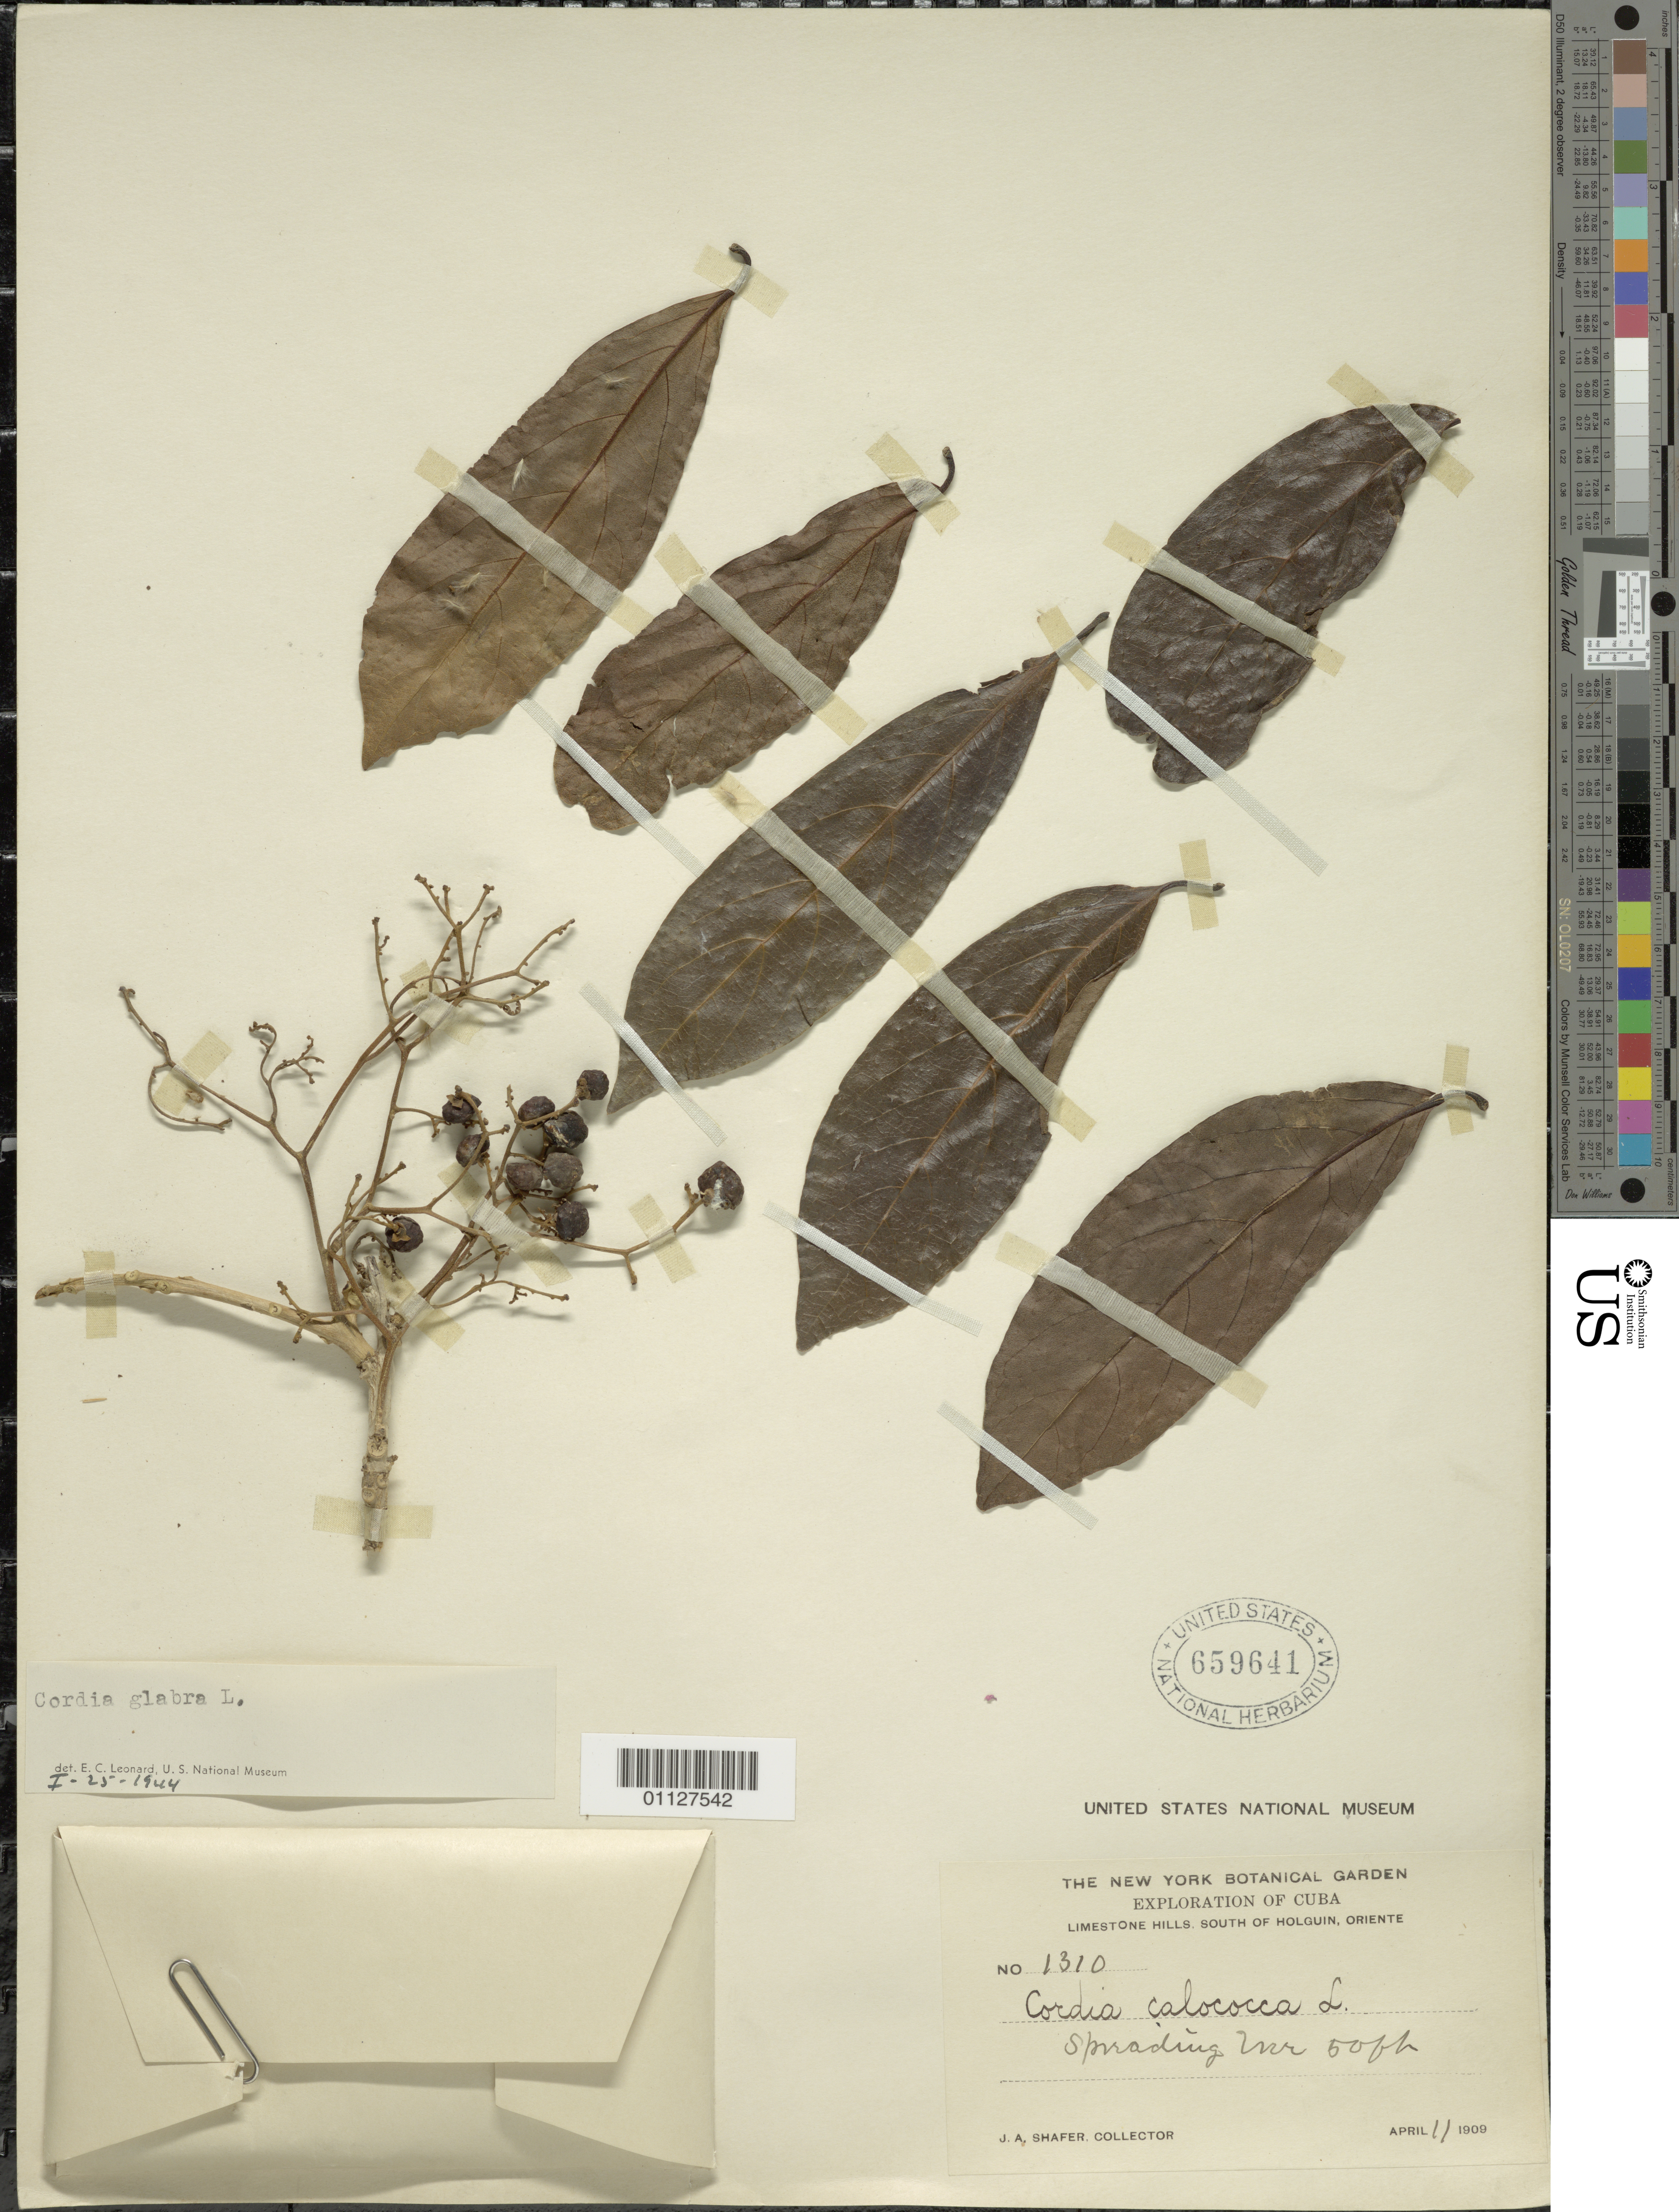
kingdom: Plantae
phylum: Tracheophyta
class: Magnoliopsida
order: Boraginales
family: Cordiaceae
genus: Cordia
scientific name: Cordia collococca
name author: L.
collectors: J. A. Shafer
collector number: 1310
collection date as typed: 11 Apr 1909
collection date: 1909-04-11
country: Cuba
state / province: Holguín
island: Cuba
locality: Limestone Hills, S of Holguin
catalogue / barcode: US 659641